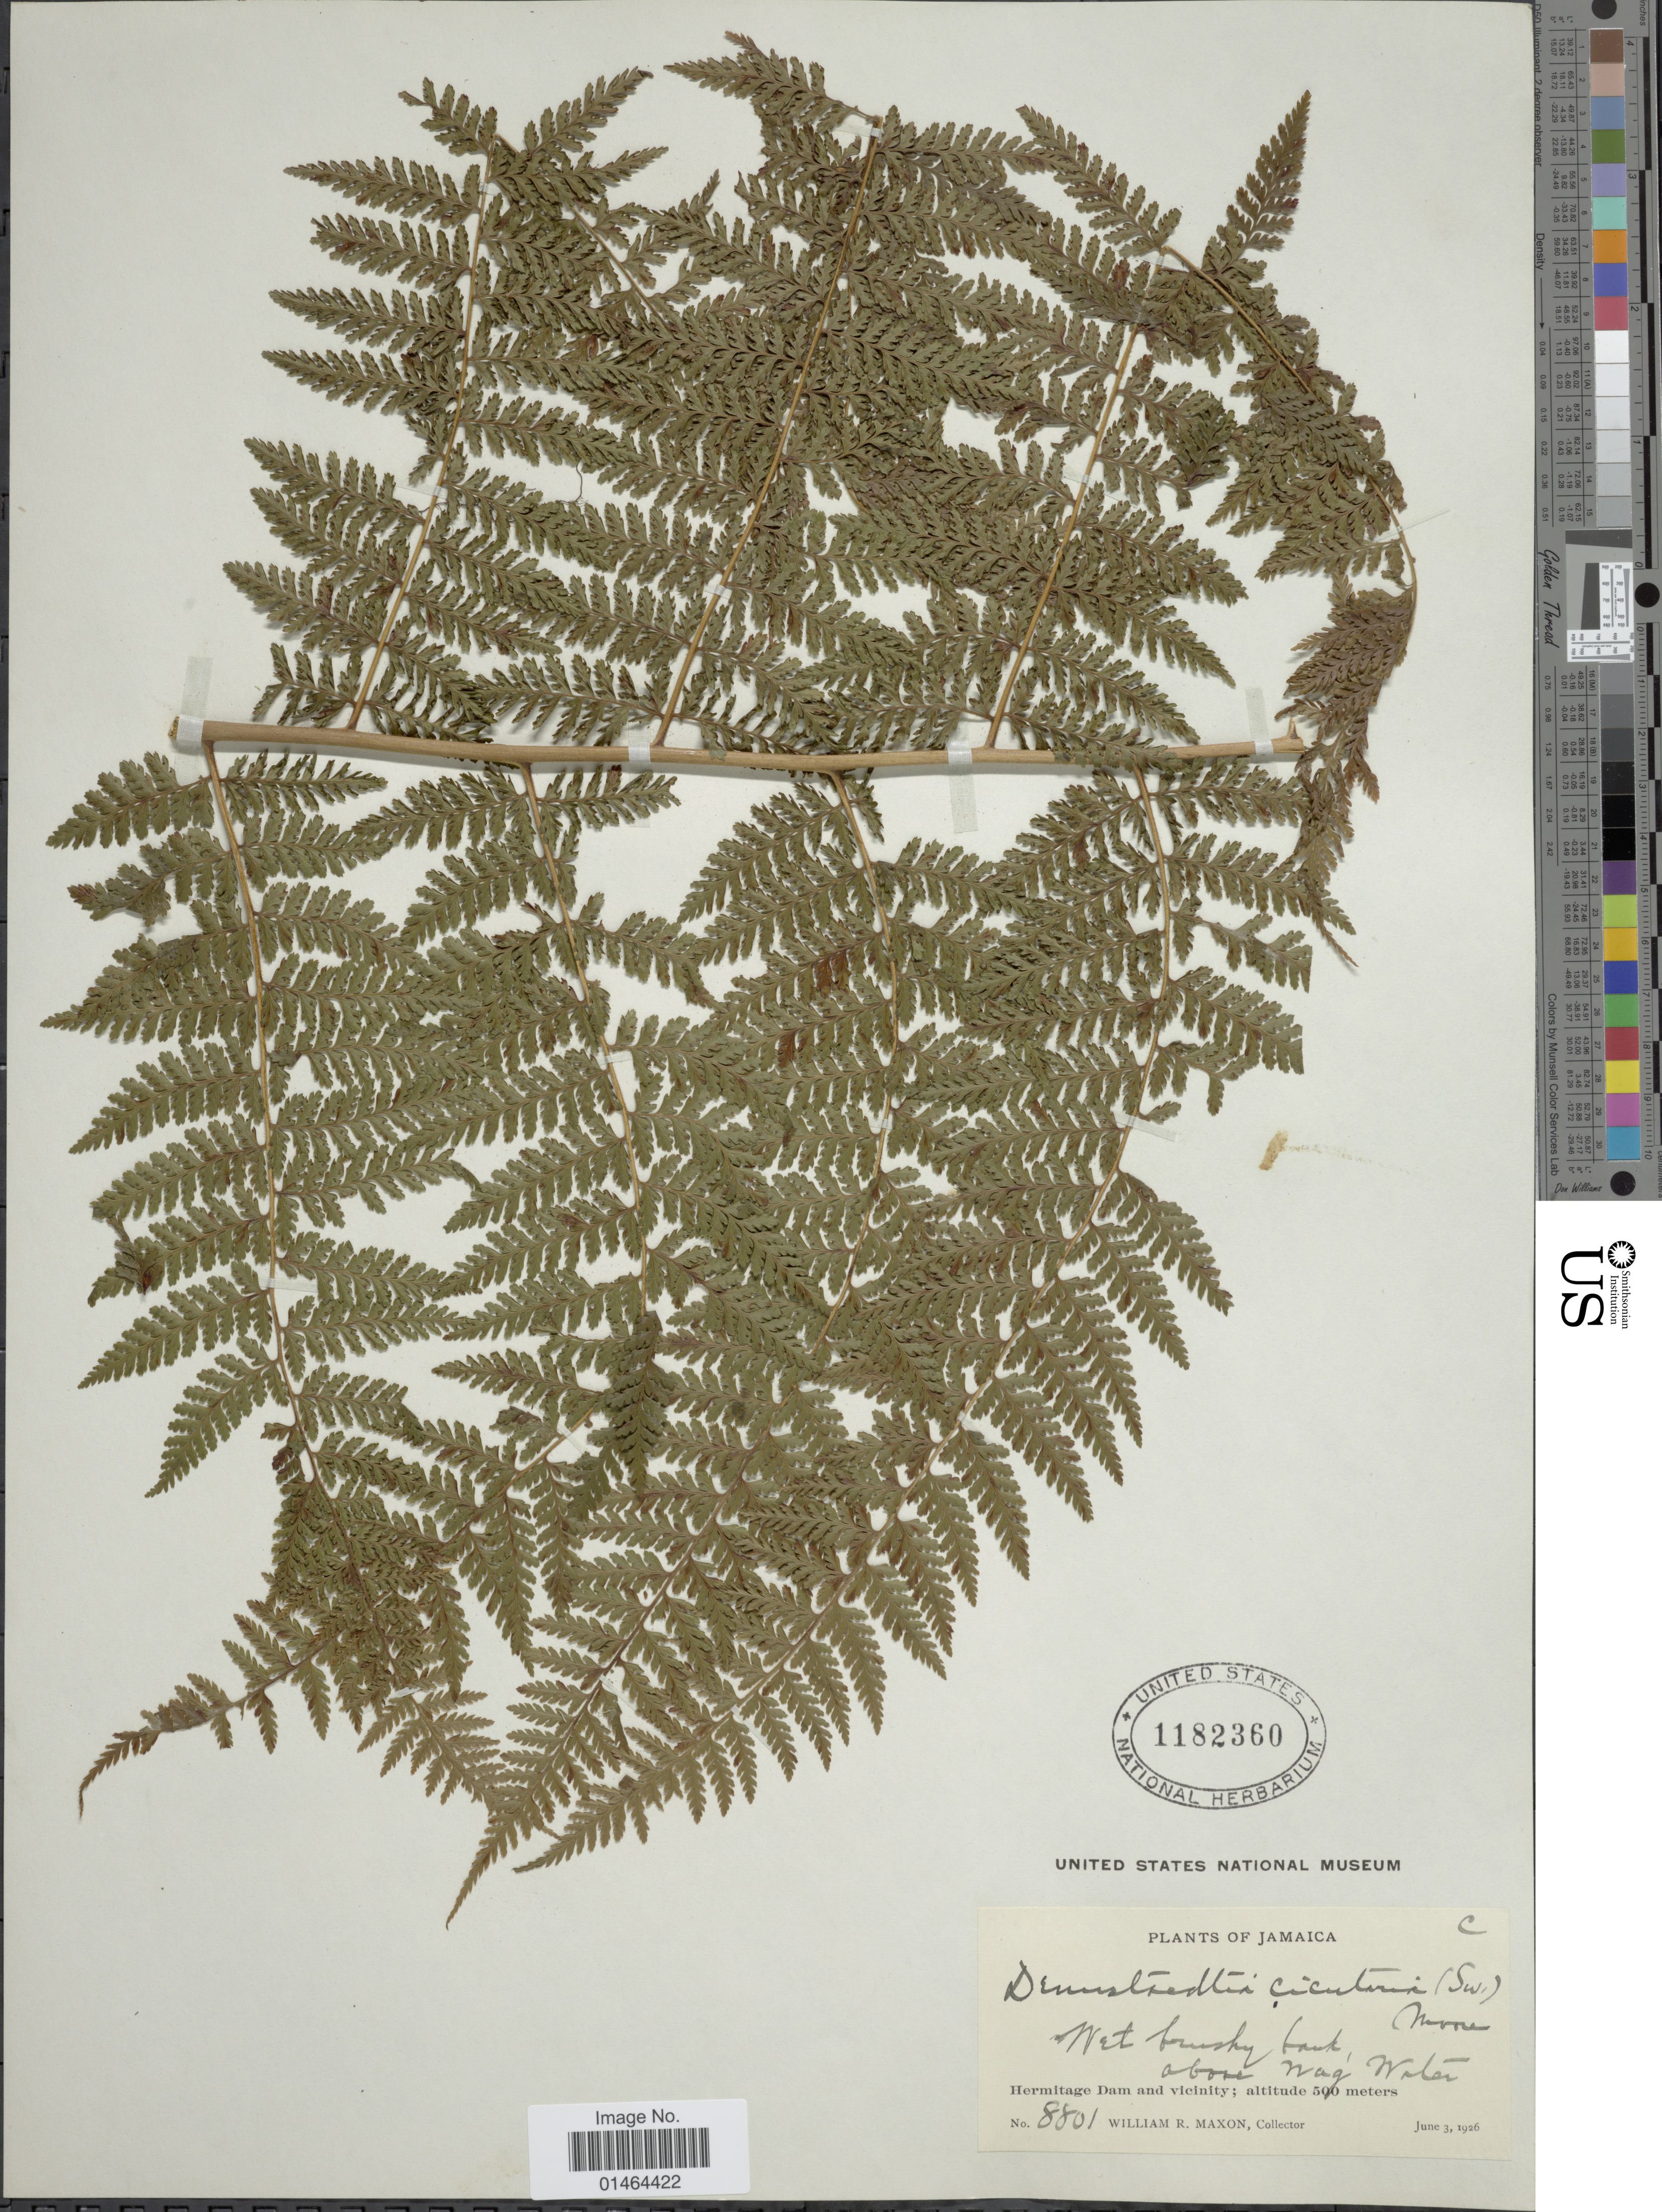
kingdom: Plantae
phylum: Tracheophyta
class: Polypodiopsida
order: Polypodiales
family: Dennstaedtiaceae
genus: Dennstaedtia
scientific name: Dennstaedtia cicutaria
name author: (Sw.) T. Moore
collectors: W. R. Maxon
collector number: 8801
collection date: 1926-06-03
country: Jamaica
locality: Wet brushy bank, above Wag Water. Hermitage Dam and vicinity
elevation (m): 500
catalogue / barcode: US 1182360